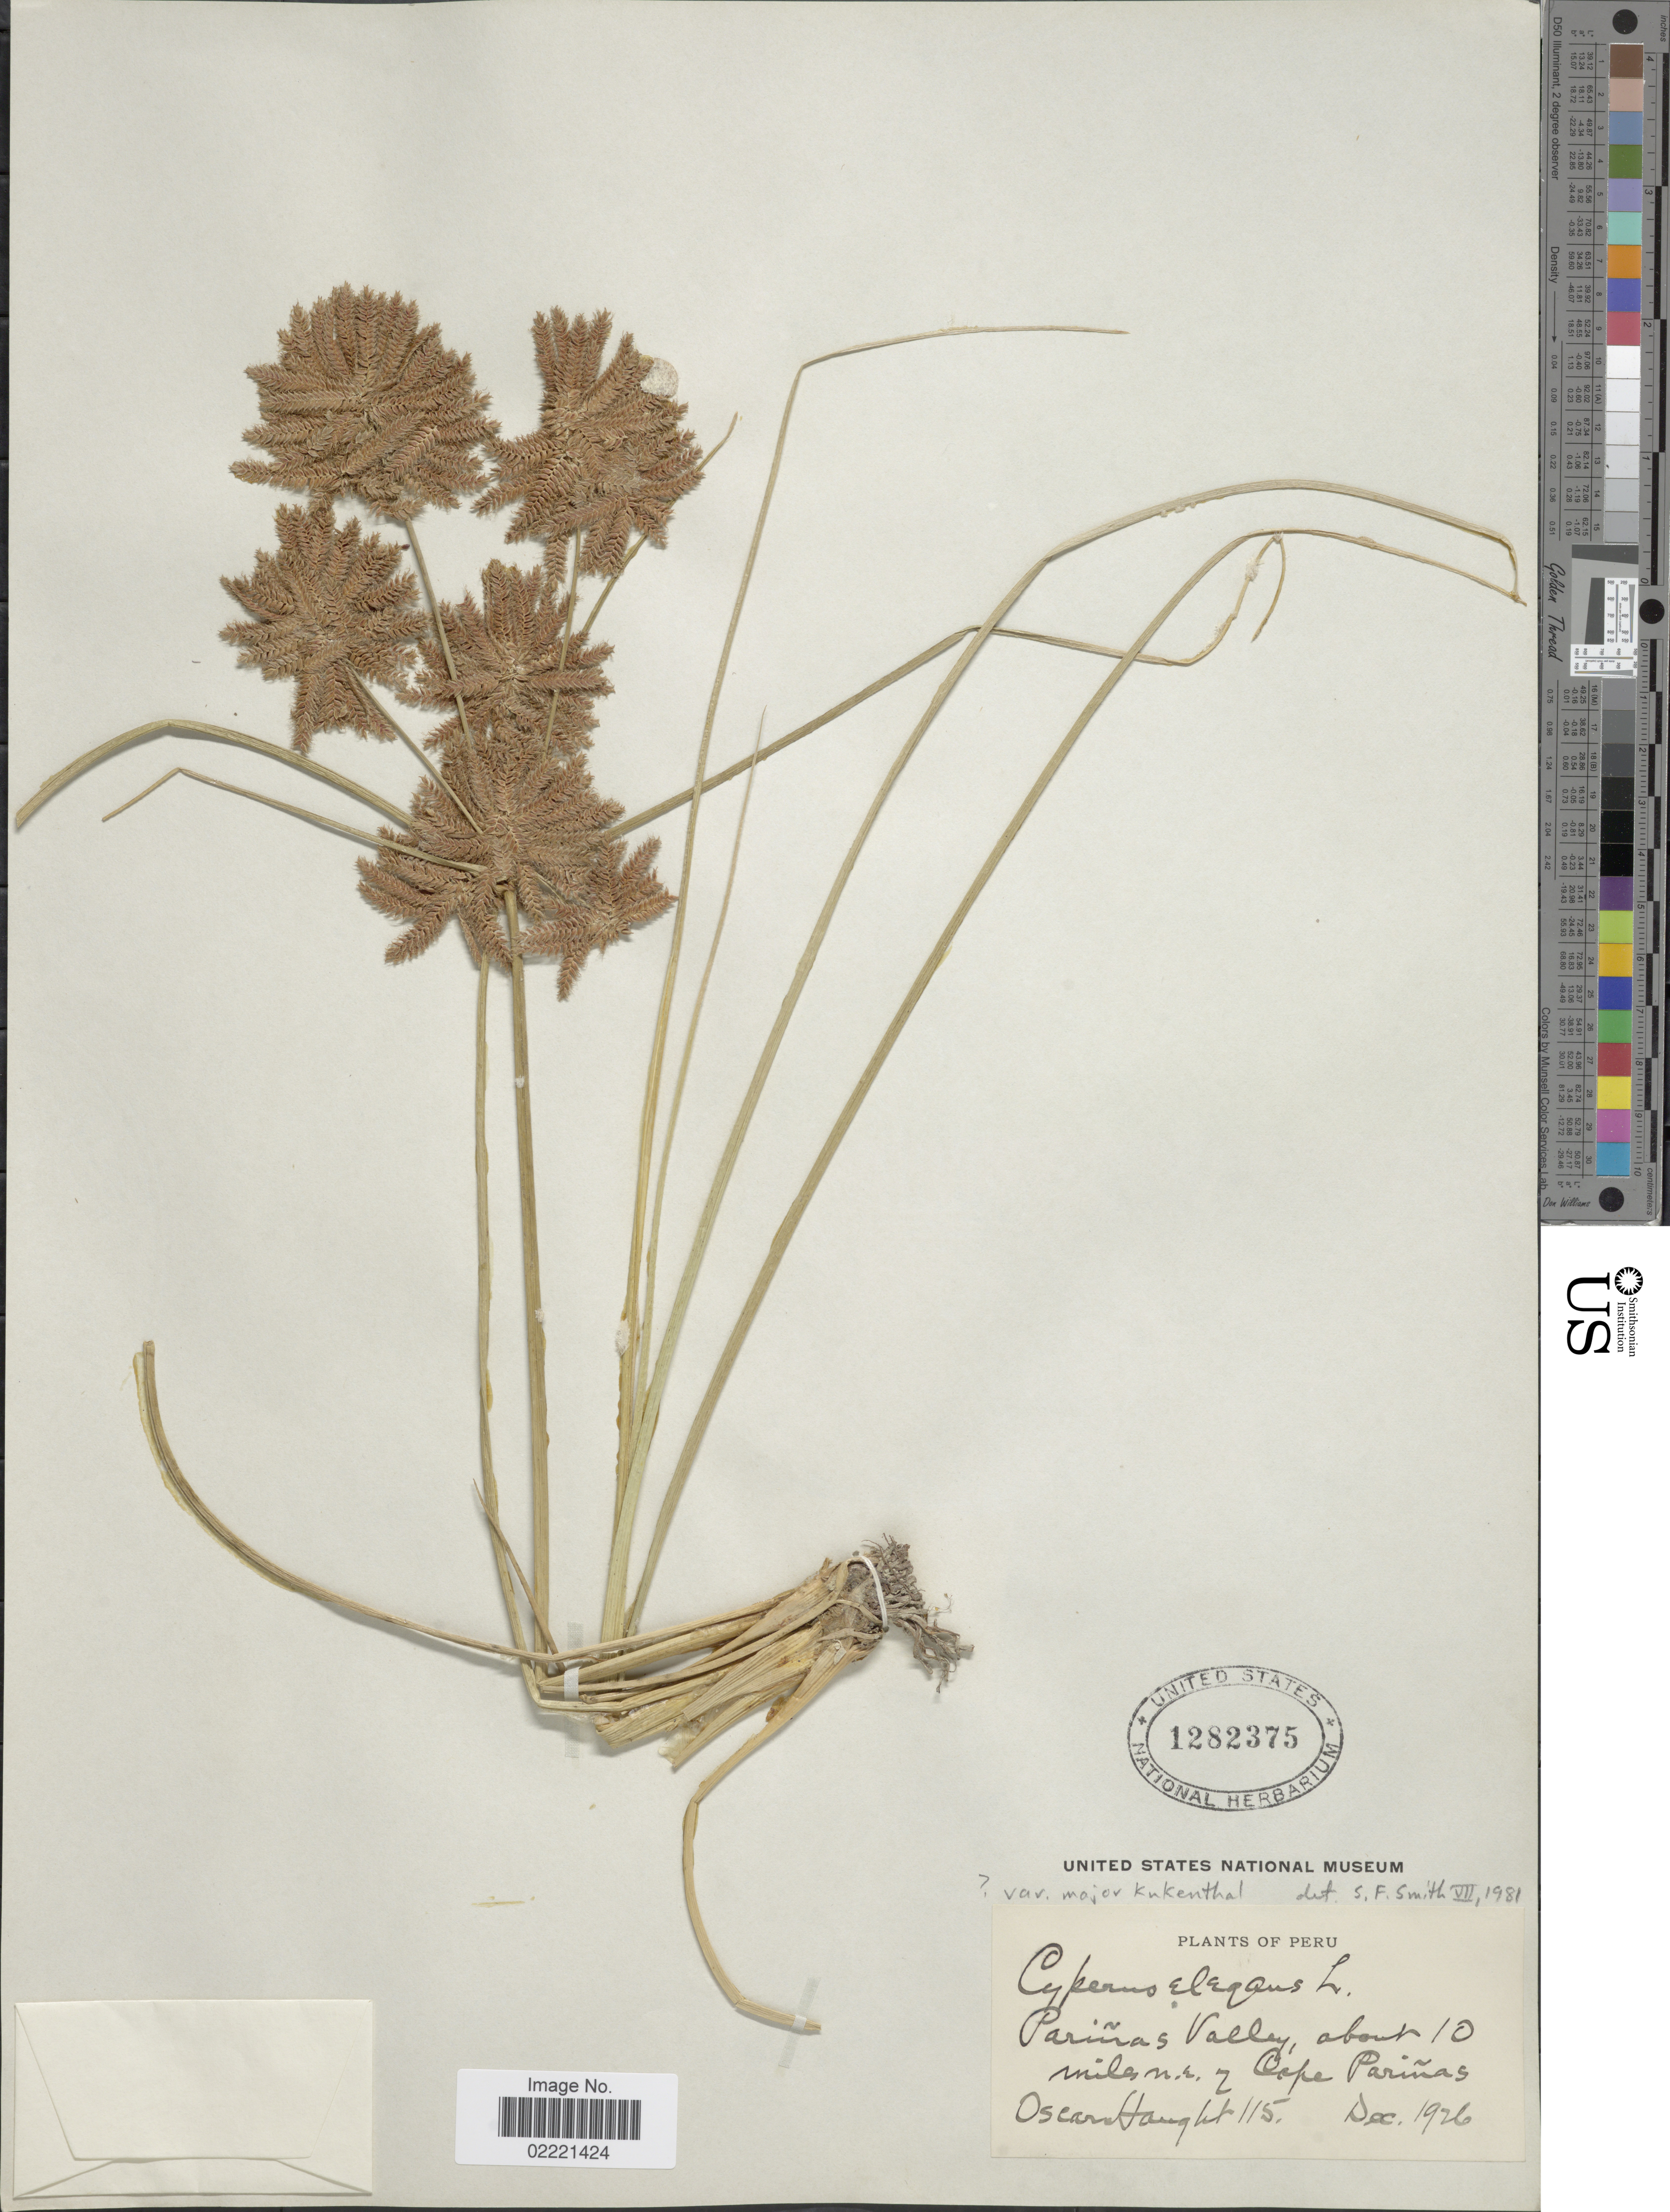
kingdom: Plantae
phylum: Tracheophyta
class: Liliopsida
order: Poales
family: Cyperaceae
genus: Cyperus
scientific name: Cyperus elegans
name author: L.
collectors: O. Haught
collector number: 115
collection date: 1926-12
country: Peru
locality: Parinas Valley, about 10 miles n.e. of Cape Parinas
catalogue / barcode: US 1282375